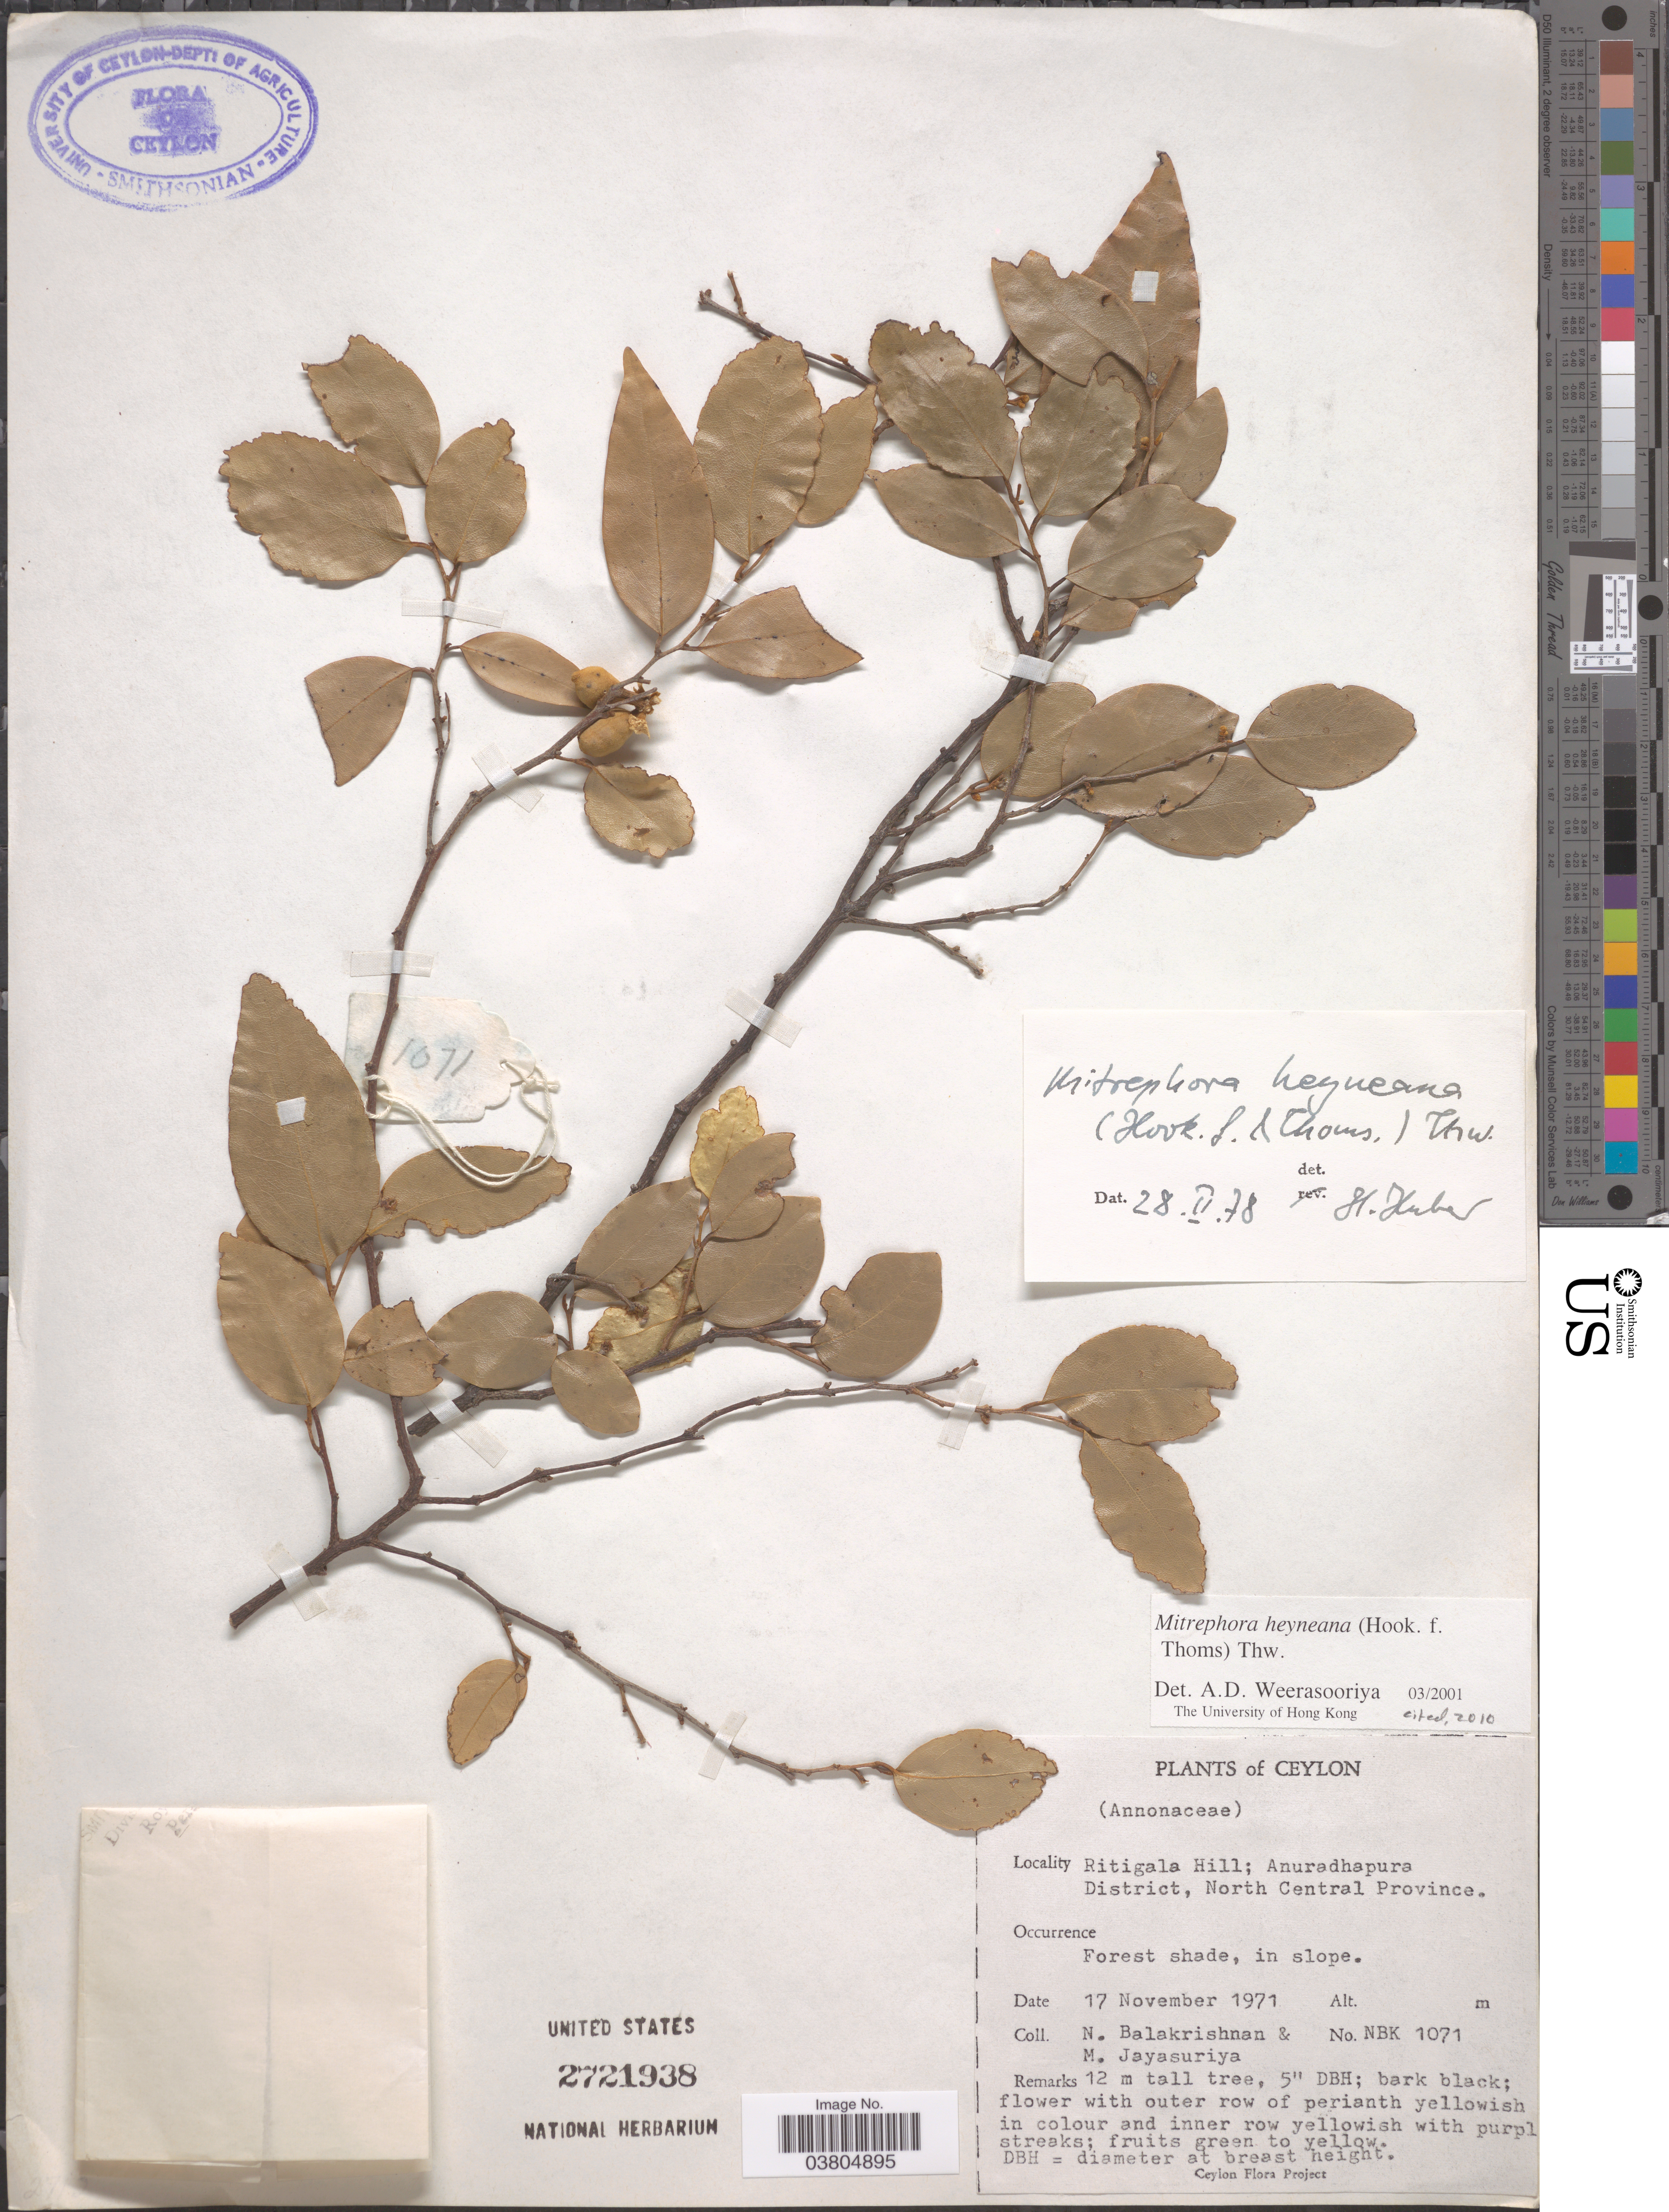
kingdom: Plantae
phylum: Tracheophyta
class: Magnoliopsida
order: Magnoliales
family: Annonaceae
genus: Mitrephora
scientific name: Mitrephora heyneana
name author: (Hook. f. & Thoms.) Thwaites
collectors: N. Balakrishnan & M. Jayasuriya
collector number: NBK 1071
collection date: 1971-11-17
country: Sri Lanka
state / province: North Central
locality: Ceylon. Ritigala Hill; Anuradhapura District.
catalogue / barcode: US 2721938